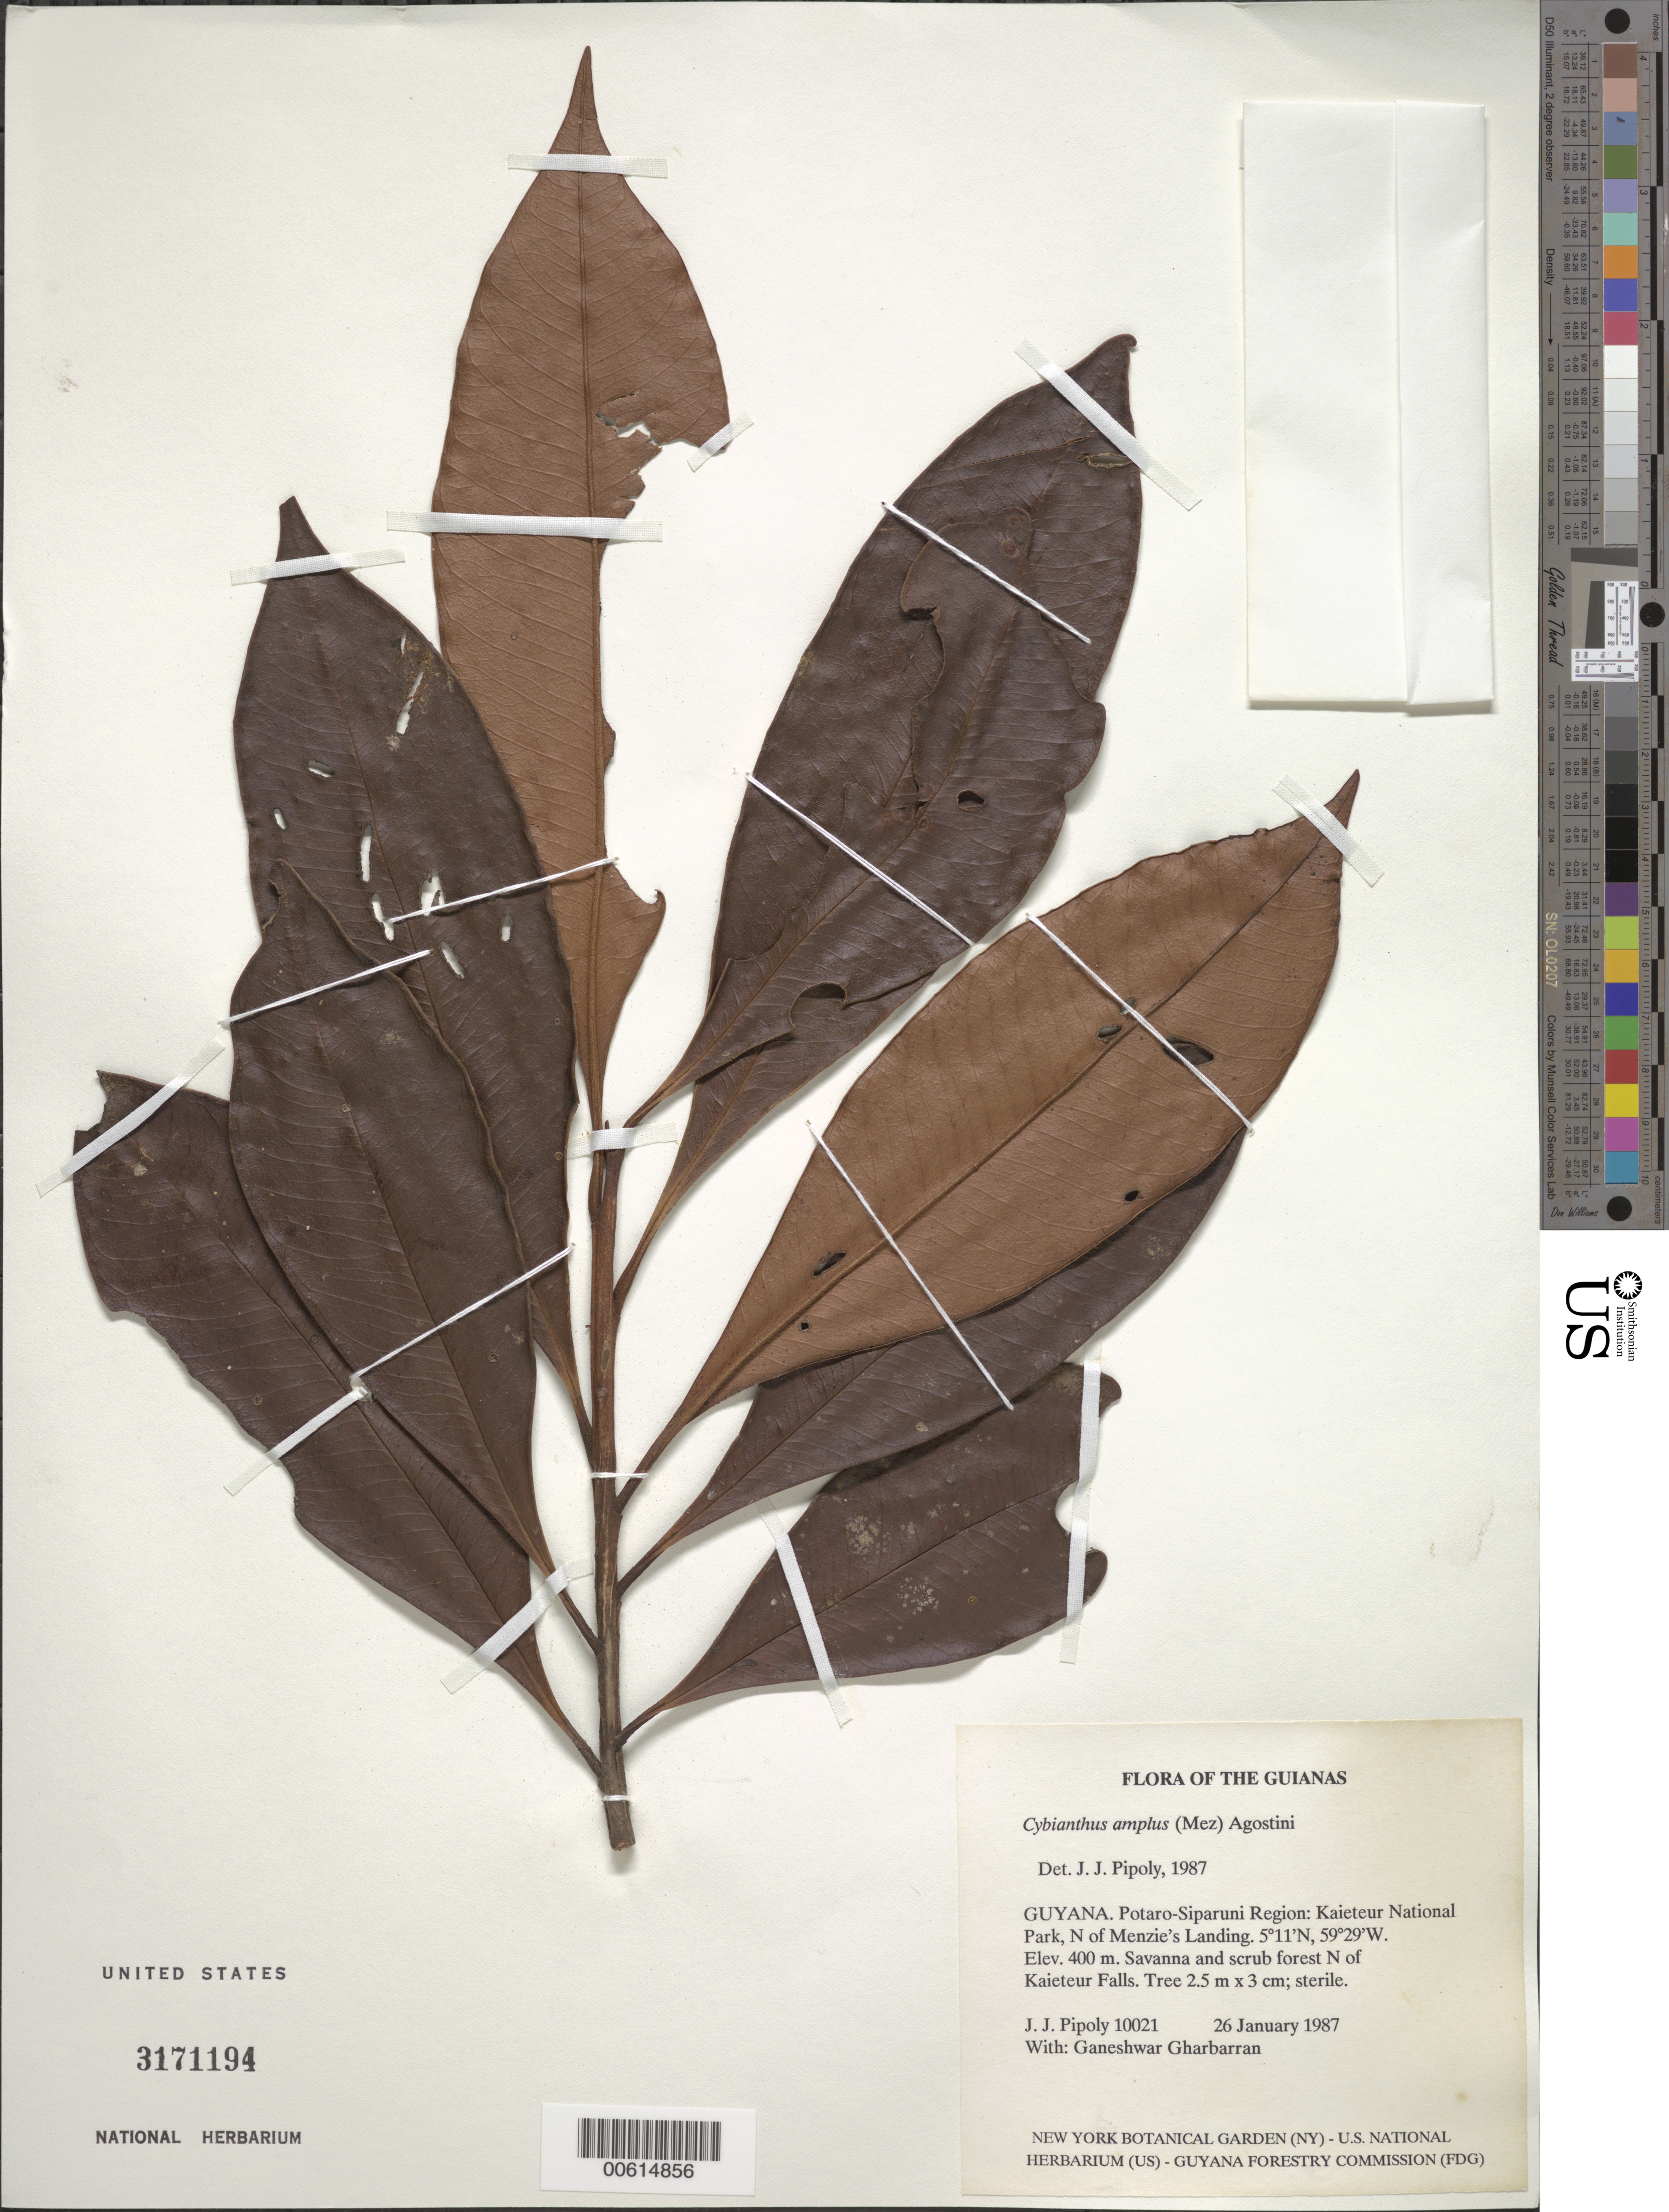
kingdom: Plantae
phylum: Tracheophyta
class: Magnoliopsida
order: Ericales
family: Primulaceae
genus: Cybianthus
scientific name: Cybianthus amplus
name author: (Mez) G. Agostini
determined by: Pipoly, J. J., III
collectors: J. J. Pipoly & G. Gharbarran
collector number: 10021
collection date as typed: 26 January 1987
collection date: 1987-01-26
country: Guyana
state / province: Potaro-Siparuni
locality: Kaieteur National Park; N of Menzie's Landing and Kaieteur Falls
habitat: Savanna and scrub forest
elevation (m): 400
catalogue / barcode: US 3171194